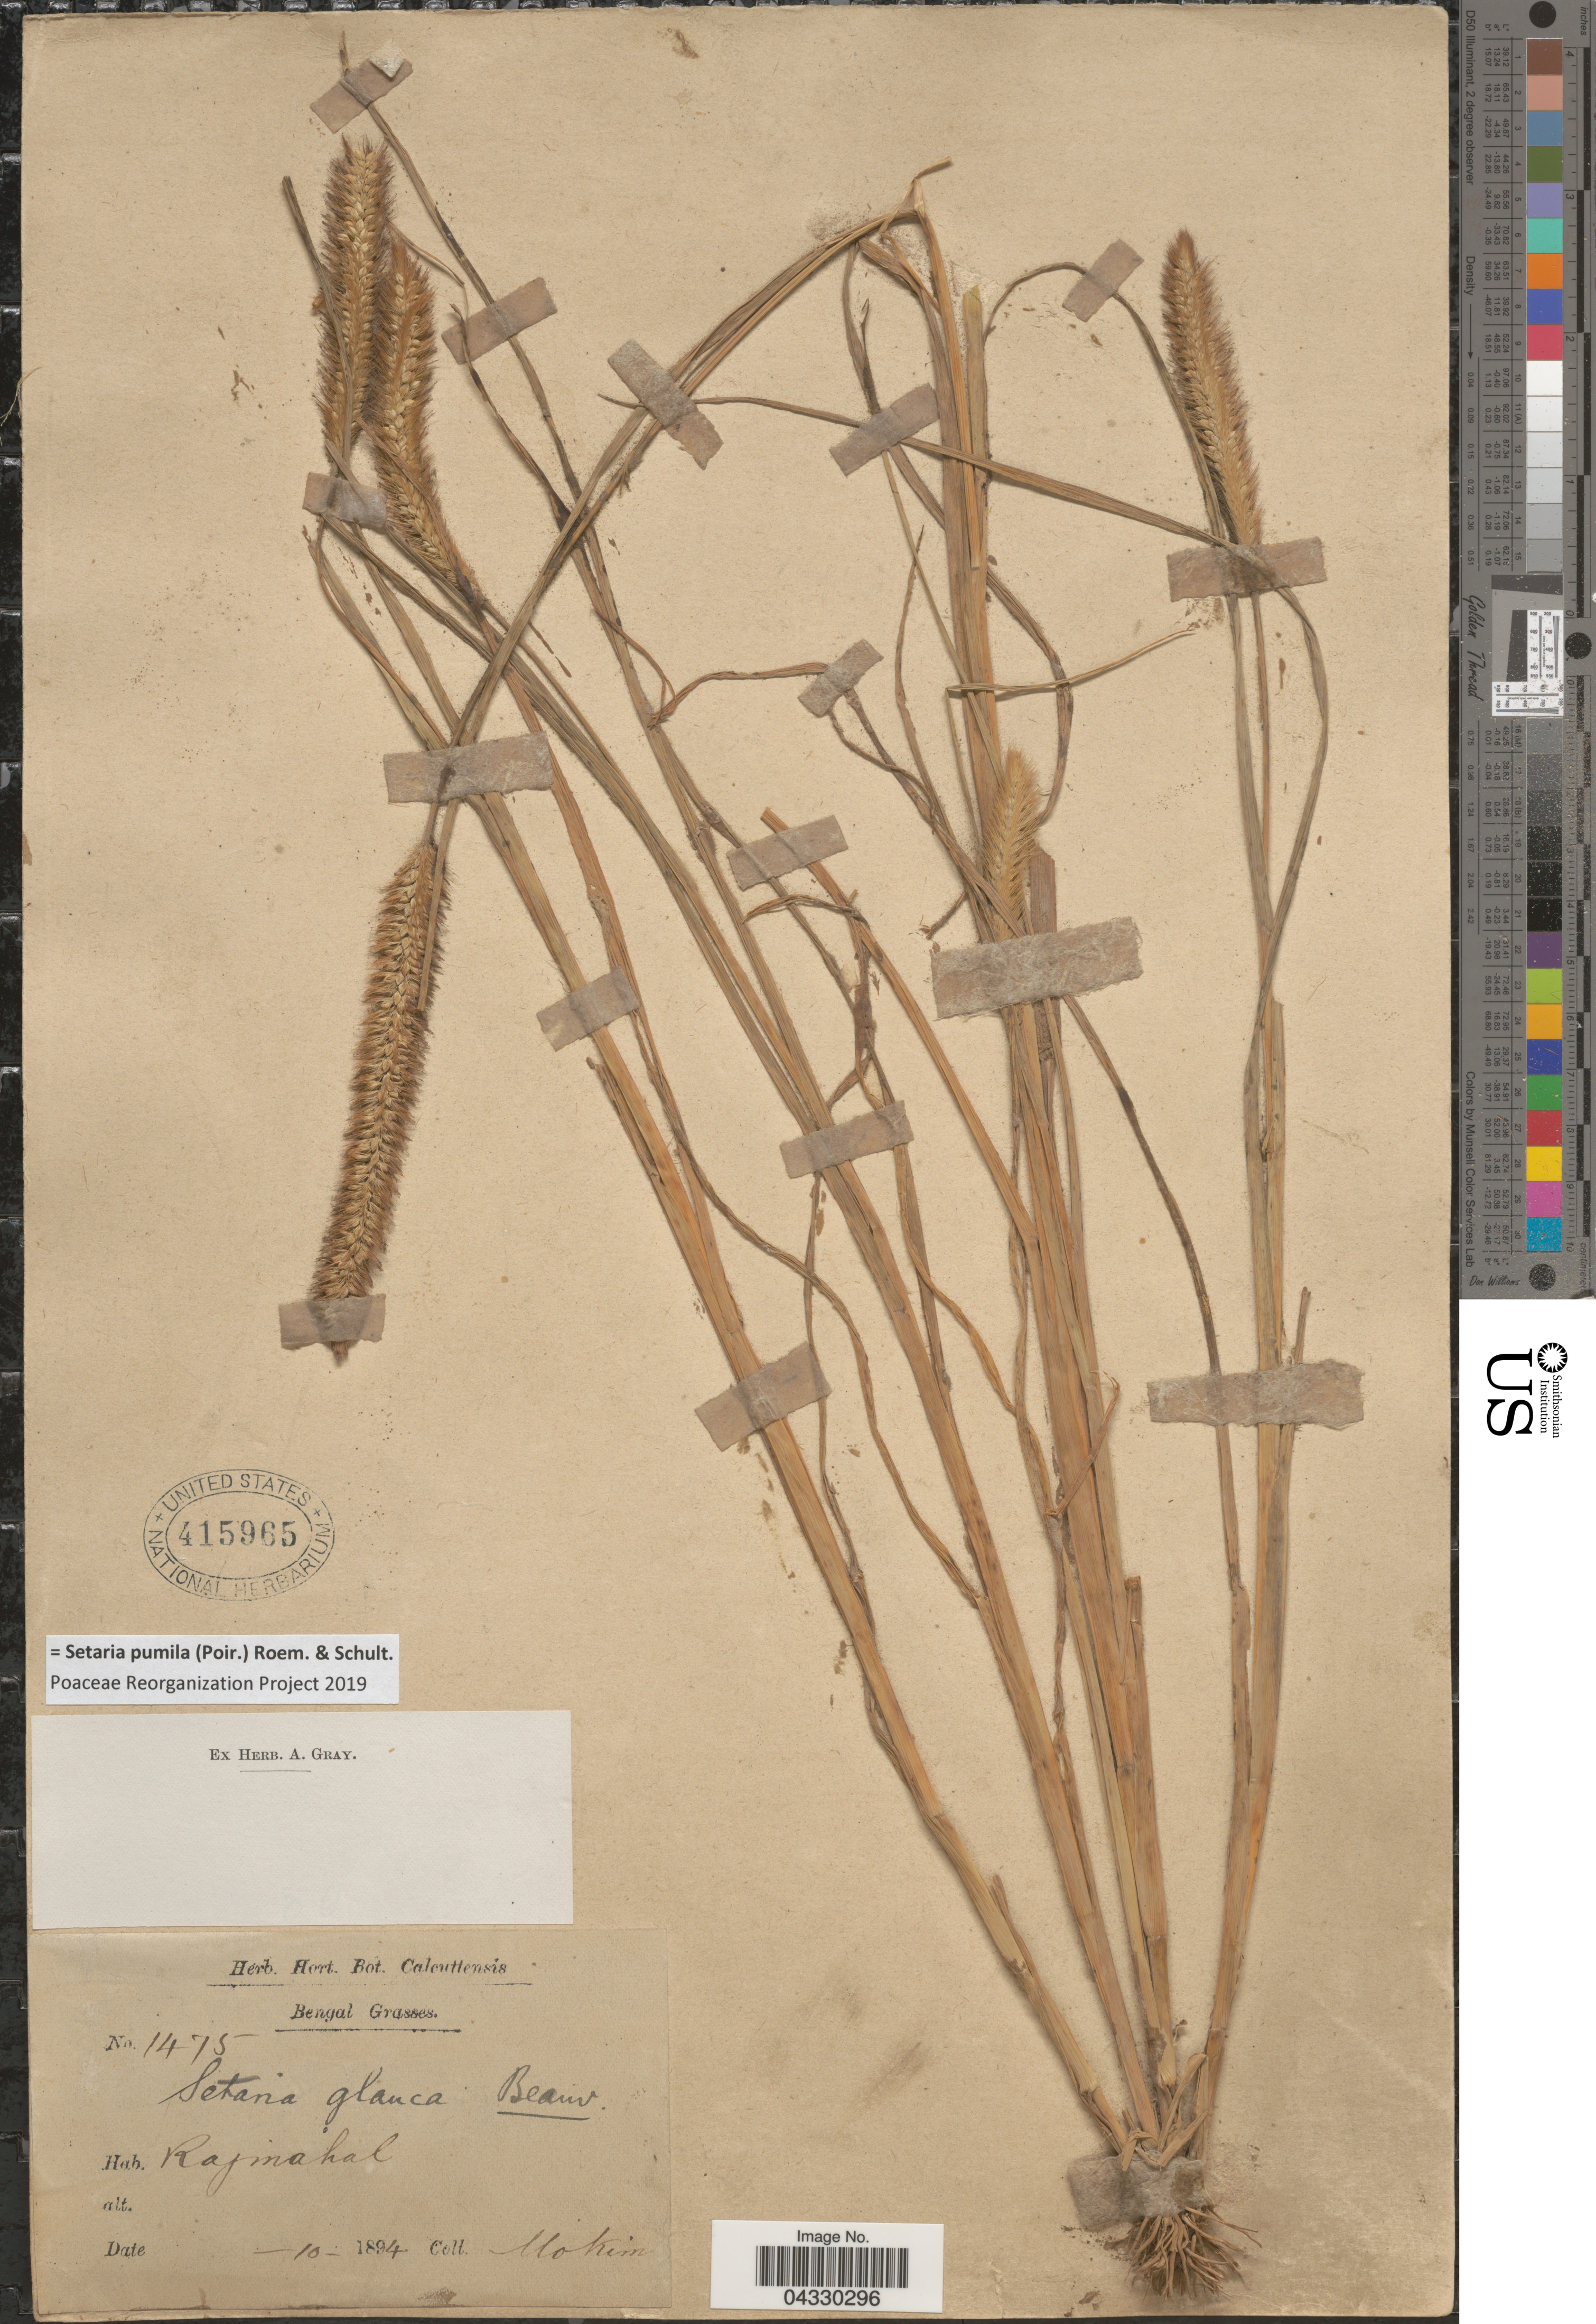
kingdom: Plantae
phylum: Tracheophyta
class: Liliopsida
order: Poales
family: Poaceae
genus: Setaria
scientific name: Setaria pumila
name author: (Poir.) Roem. & Schult.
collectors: -. Mokim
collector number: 1475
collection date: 1894-10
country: India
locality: Bengal. Rajmahal.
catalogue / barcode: US 415965